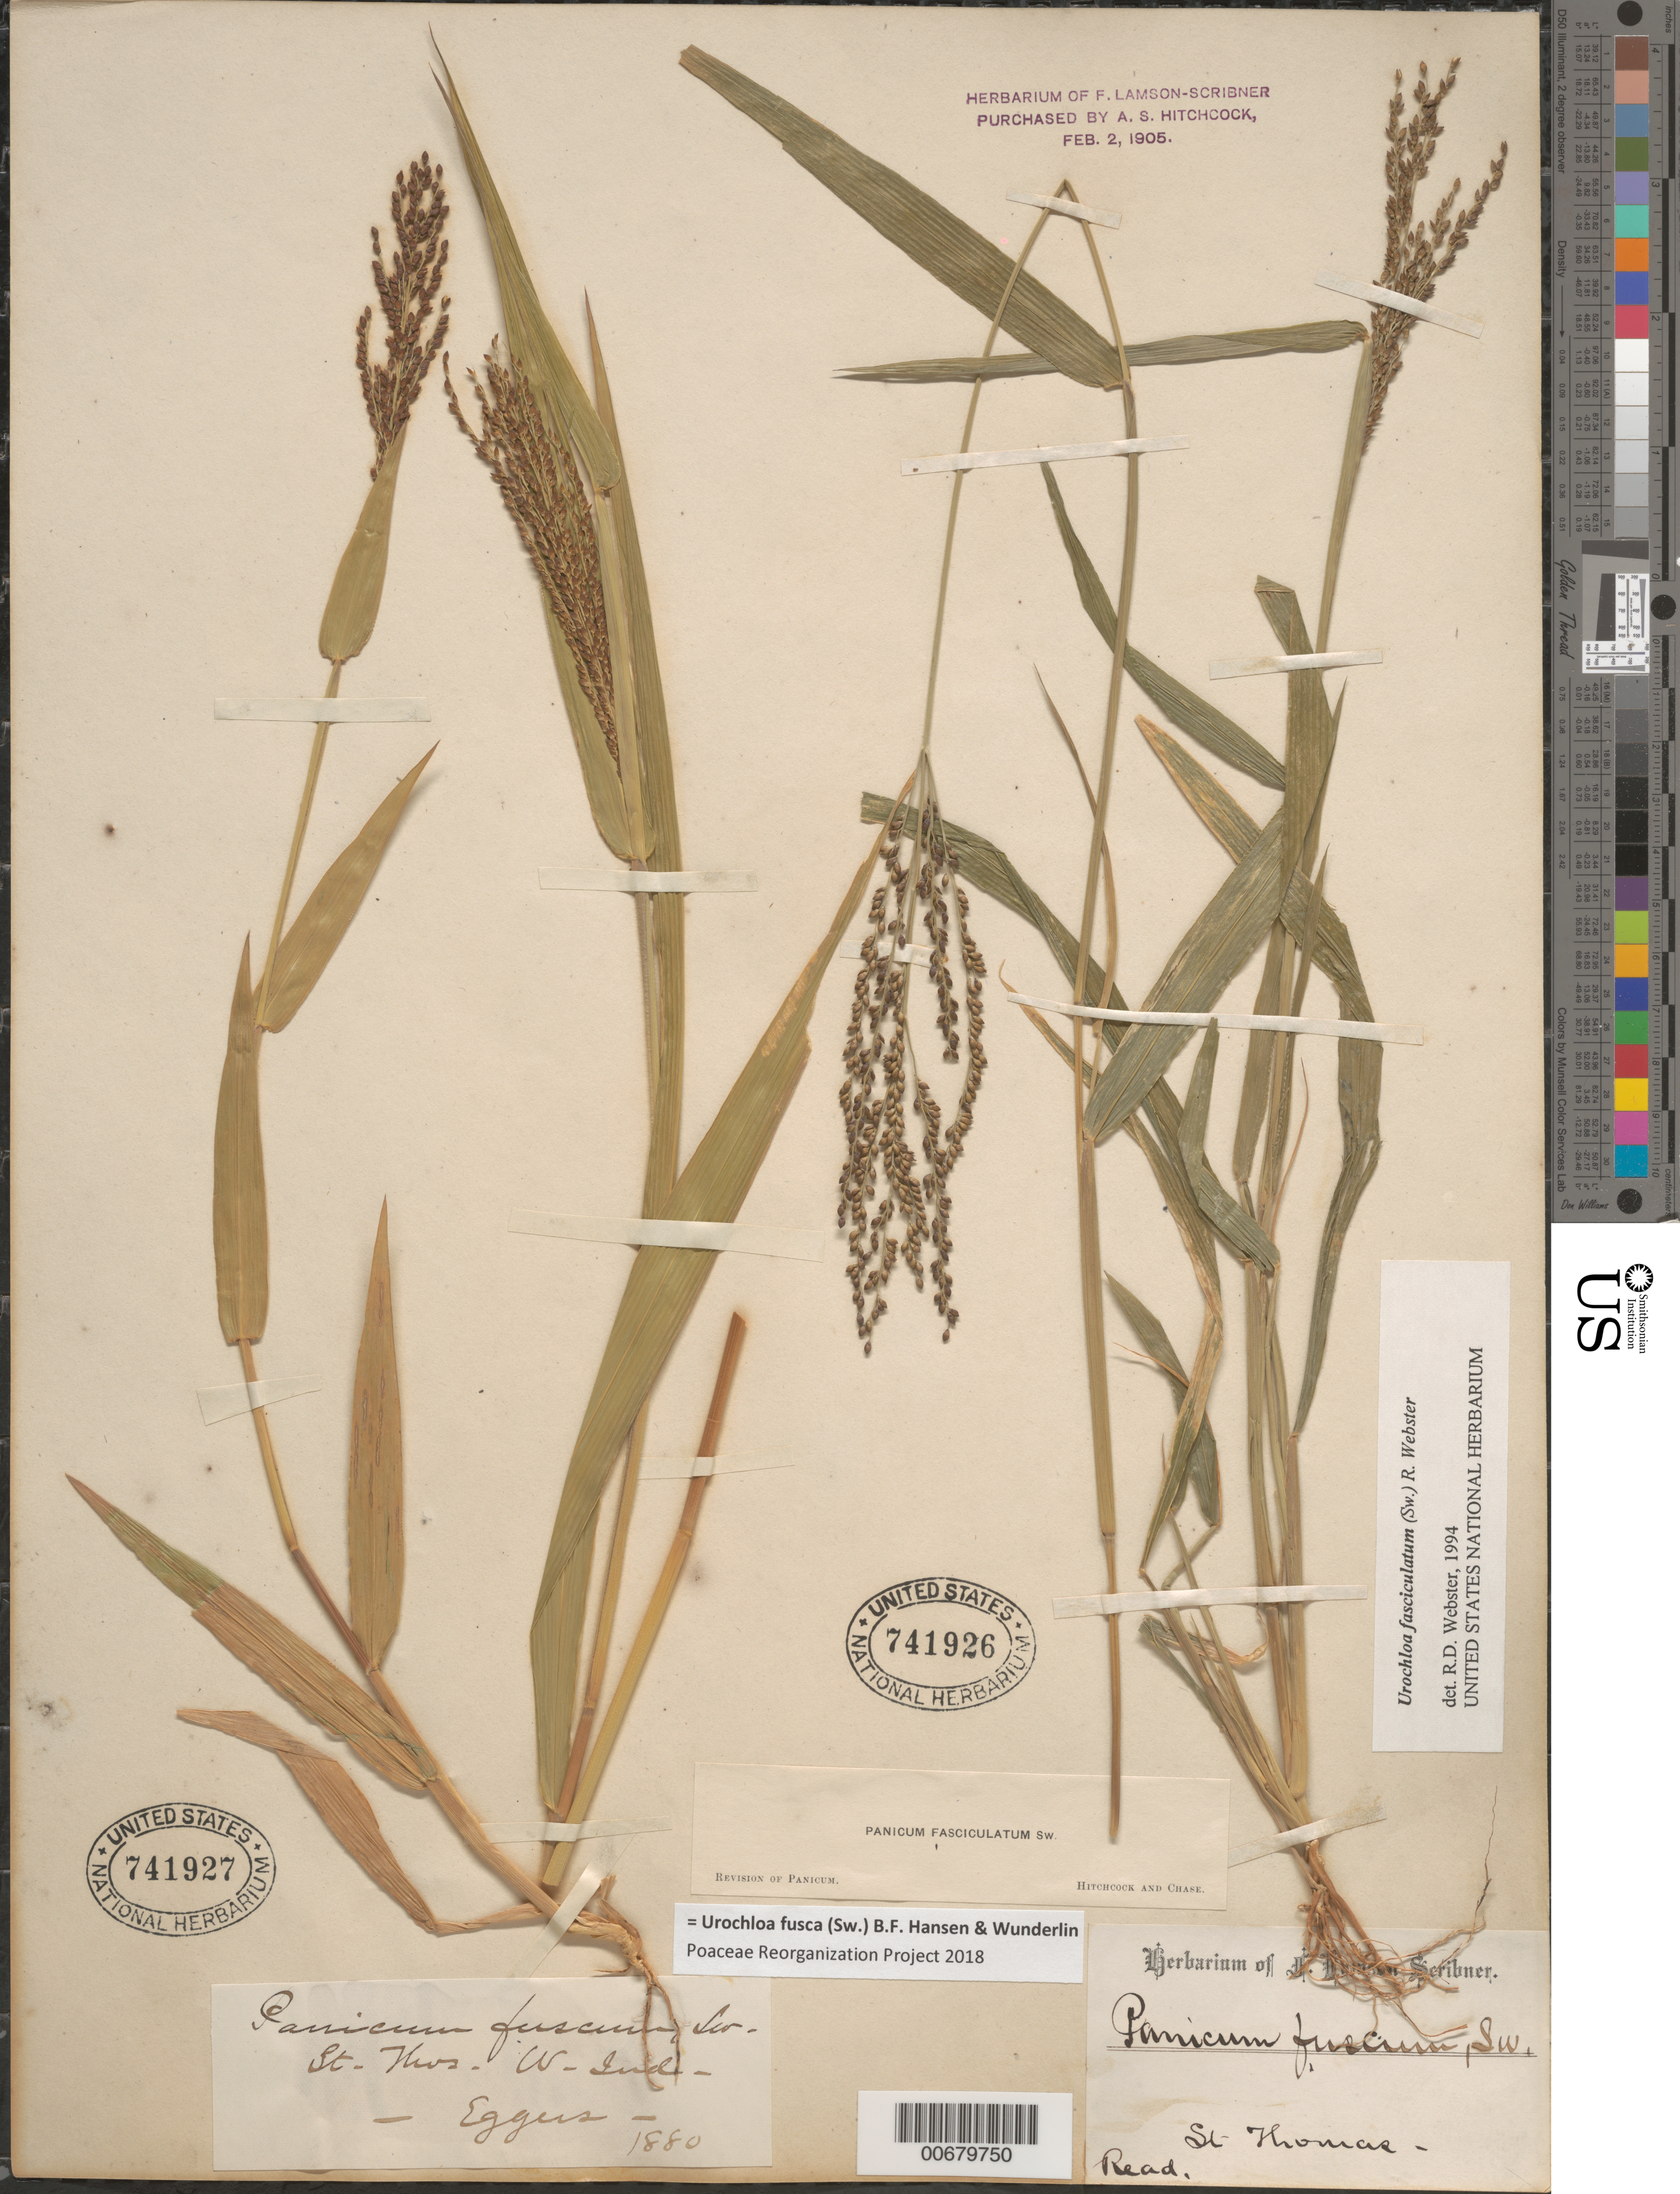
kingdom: Plantae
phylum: Tracheophyta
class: Liliopsida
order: Poales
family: Poaceae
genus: Urochloa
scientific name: Urochloa fasciculata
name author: (Sw.) R.D. Webster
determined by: Webster, Robert D.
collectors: H. F. A. von Eggers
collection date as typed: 1880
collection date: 1880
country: U.S. Virgin Islands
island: St. Thomas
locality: St. Thomas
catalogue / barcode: US 741926